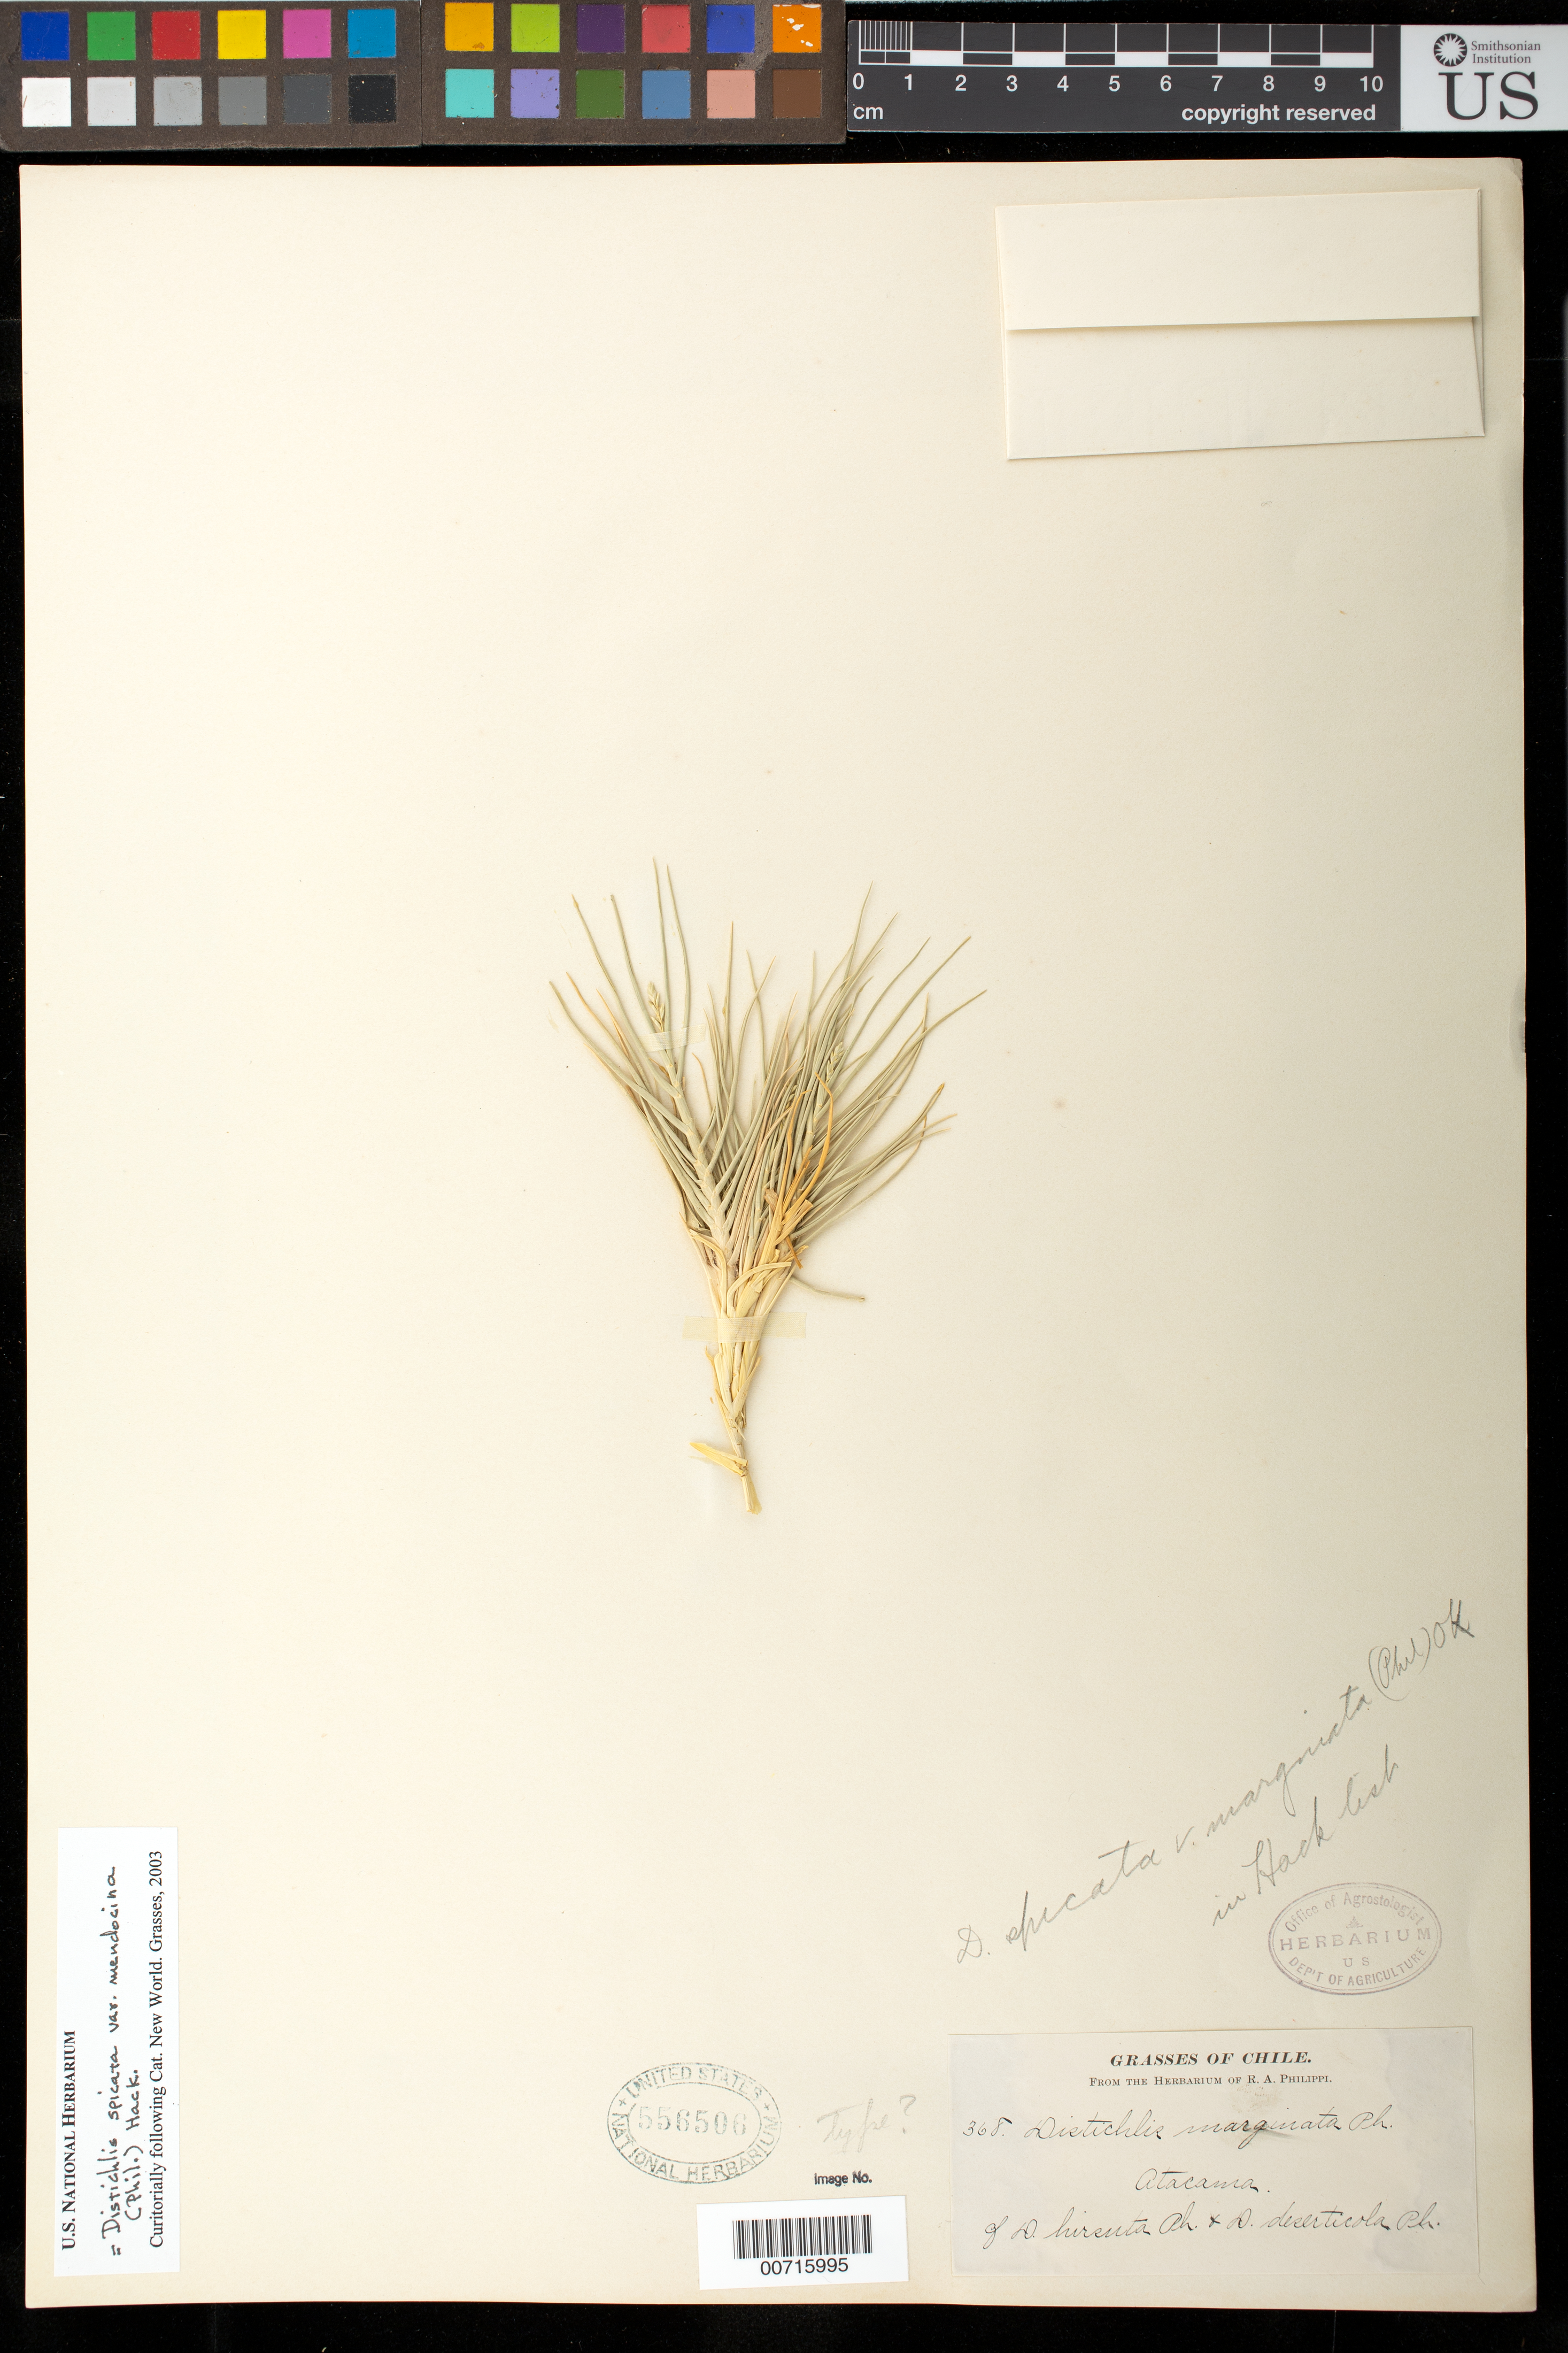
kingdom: Plantae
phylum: Tracheophyta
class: Liliopsida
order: Poales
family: Poaceae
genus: Distichlis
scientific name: Distichlis marginata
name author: Phil.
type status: Possible Type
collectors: R. A. Philippi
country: Chile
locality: Atacama.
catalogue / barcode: US 556506